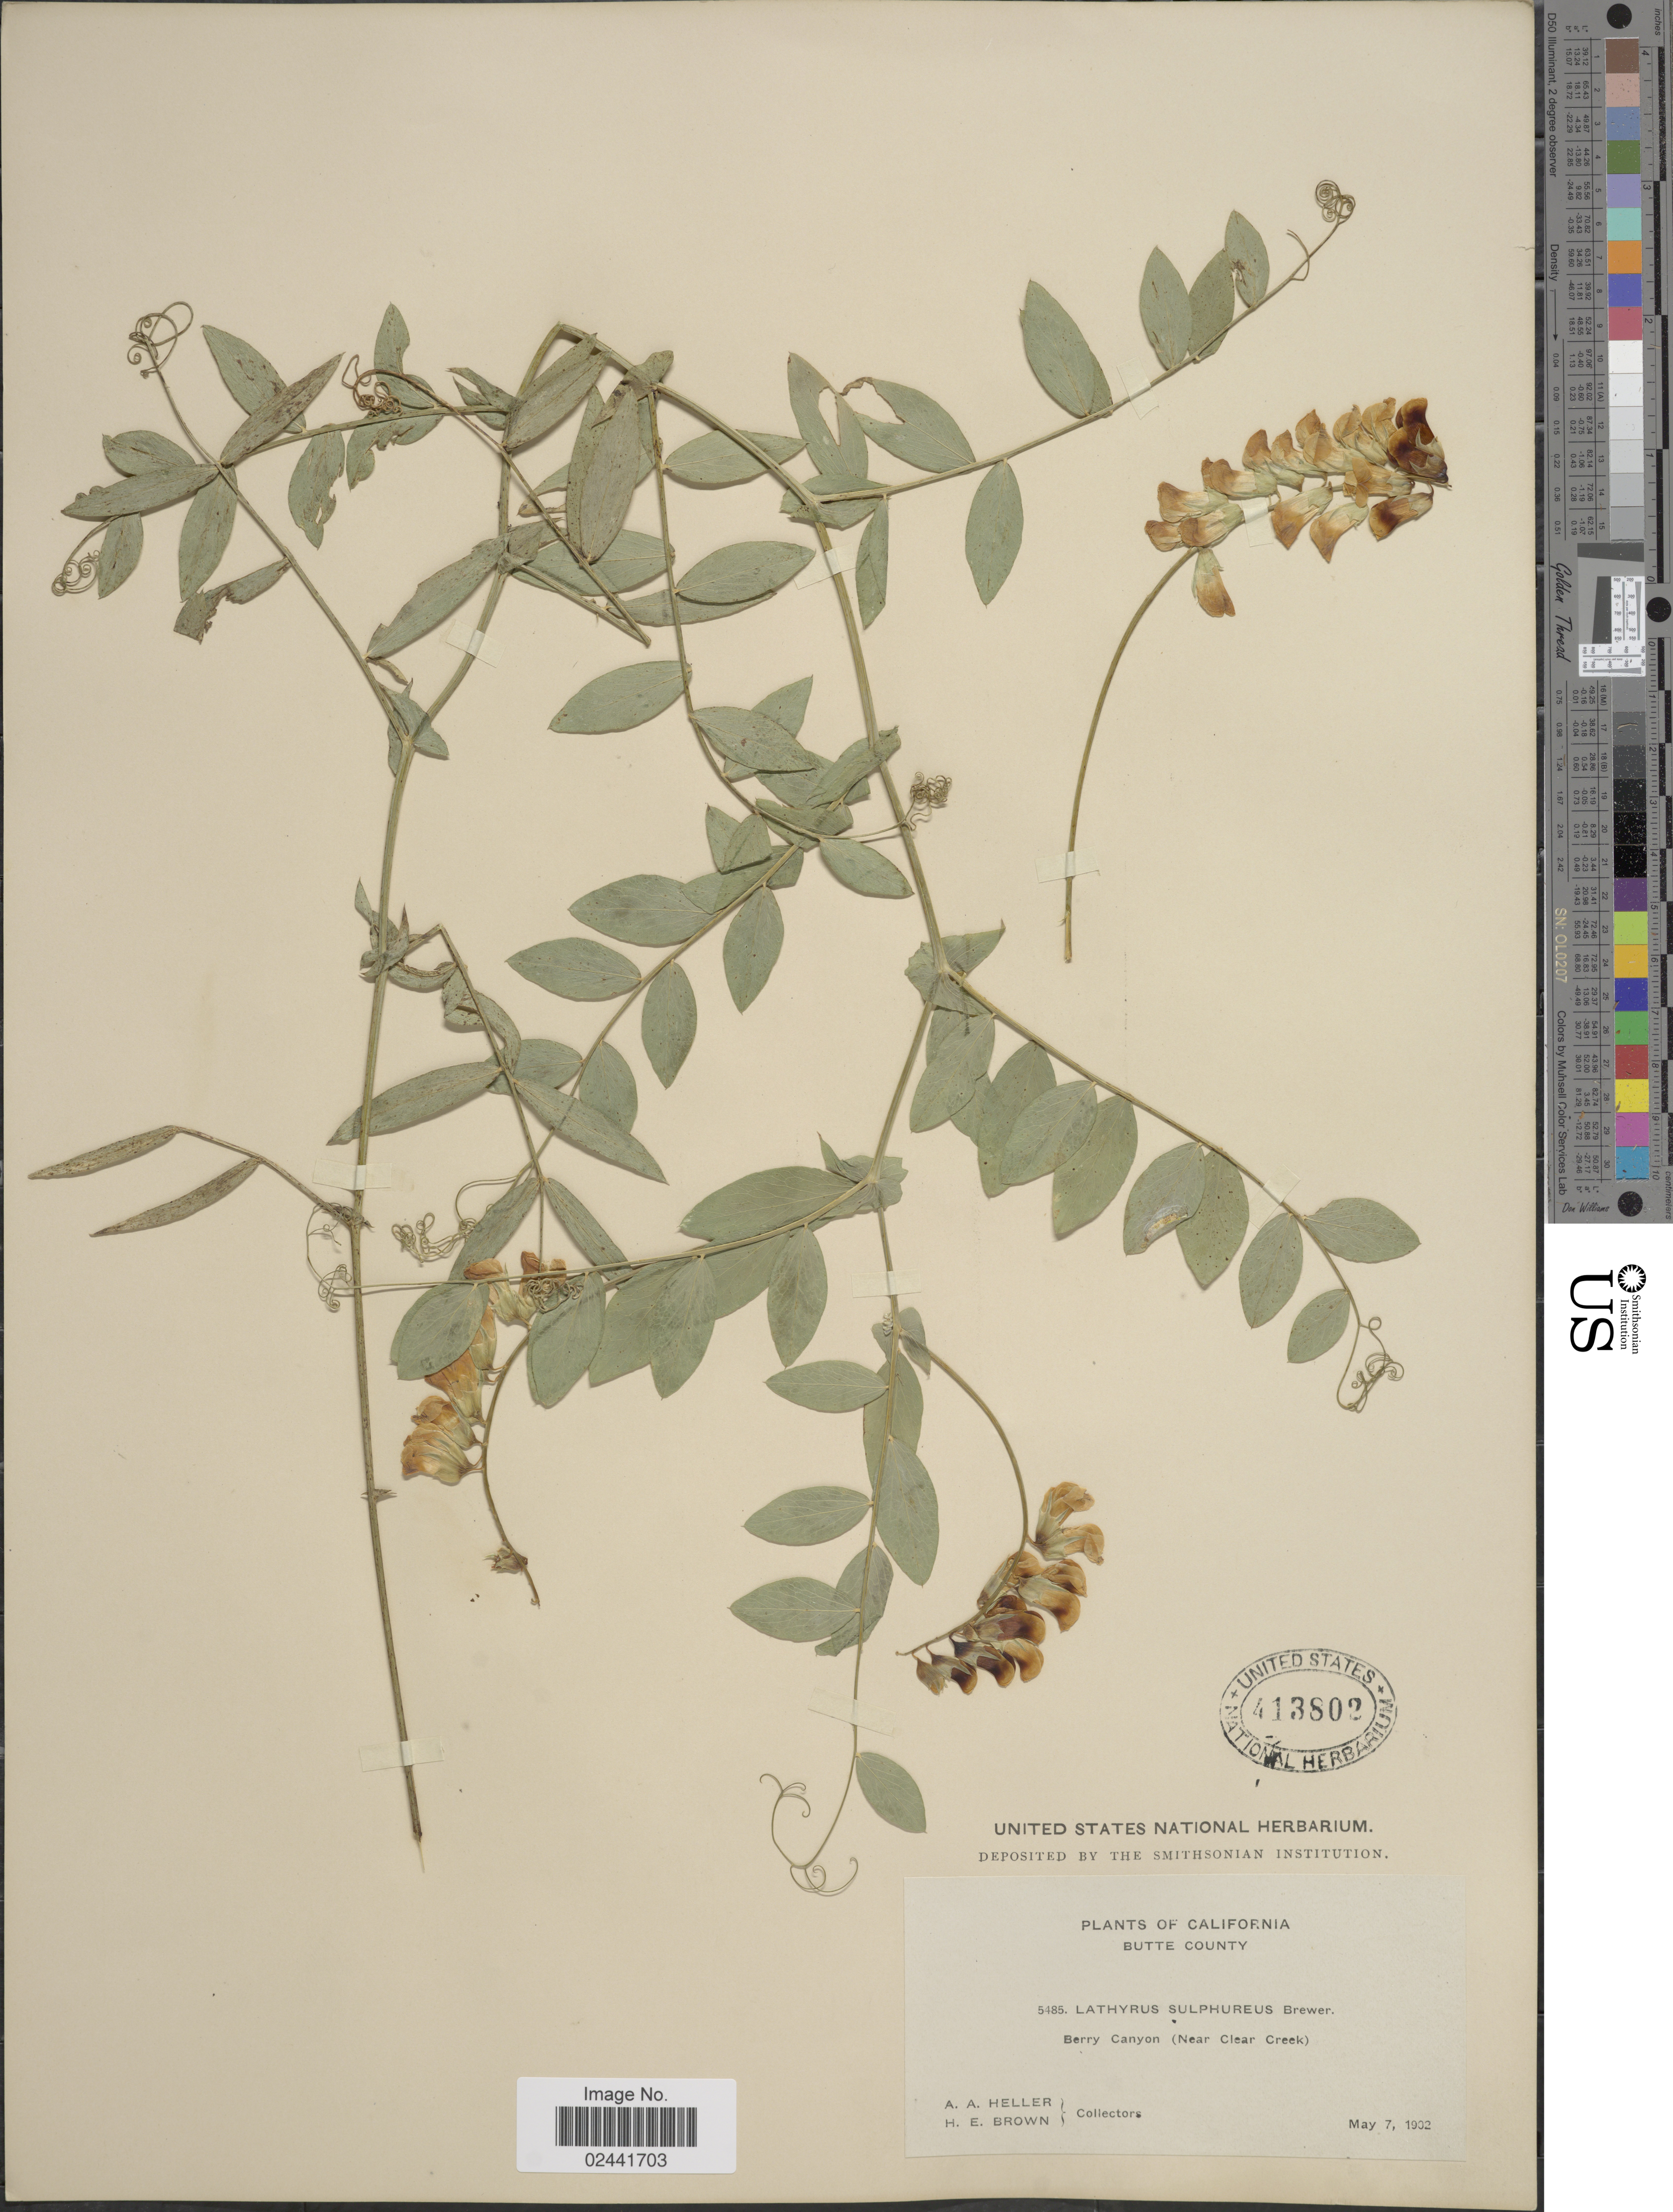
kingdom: Plantae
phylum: Tracheophyta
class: Magnoliopsida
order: Fabales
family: Fabaceae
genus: Lathyrus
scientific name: Lathyrus sulphureus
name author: W.H. Brewer ex A. Gray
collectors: A. A. Heller & H. E. Brown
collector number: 5485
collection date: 1902-05-07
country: United States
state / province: California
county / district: Butte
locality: Butte County, Berry Canyon (Near Clear Creek)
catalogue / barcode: US 413802